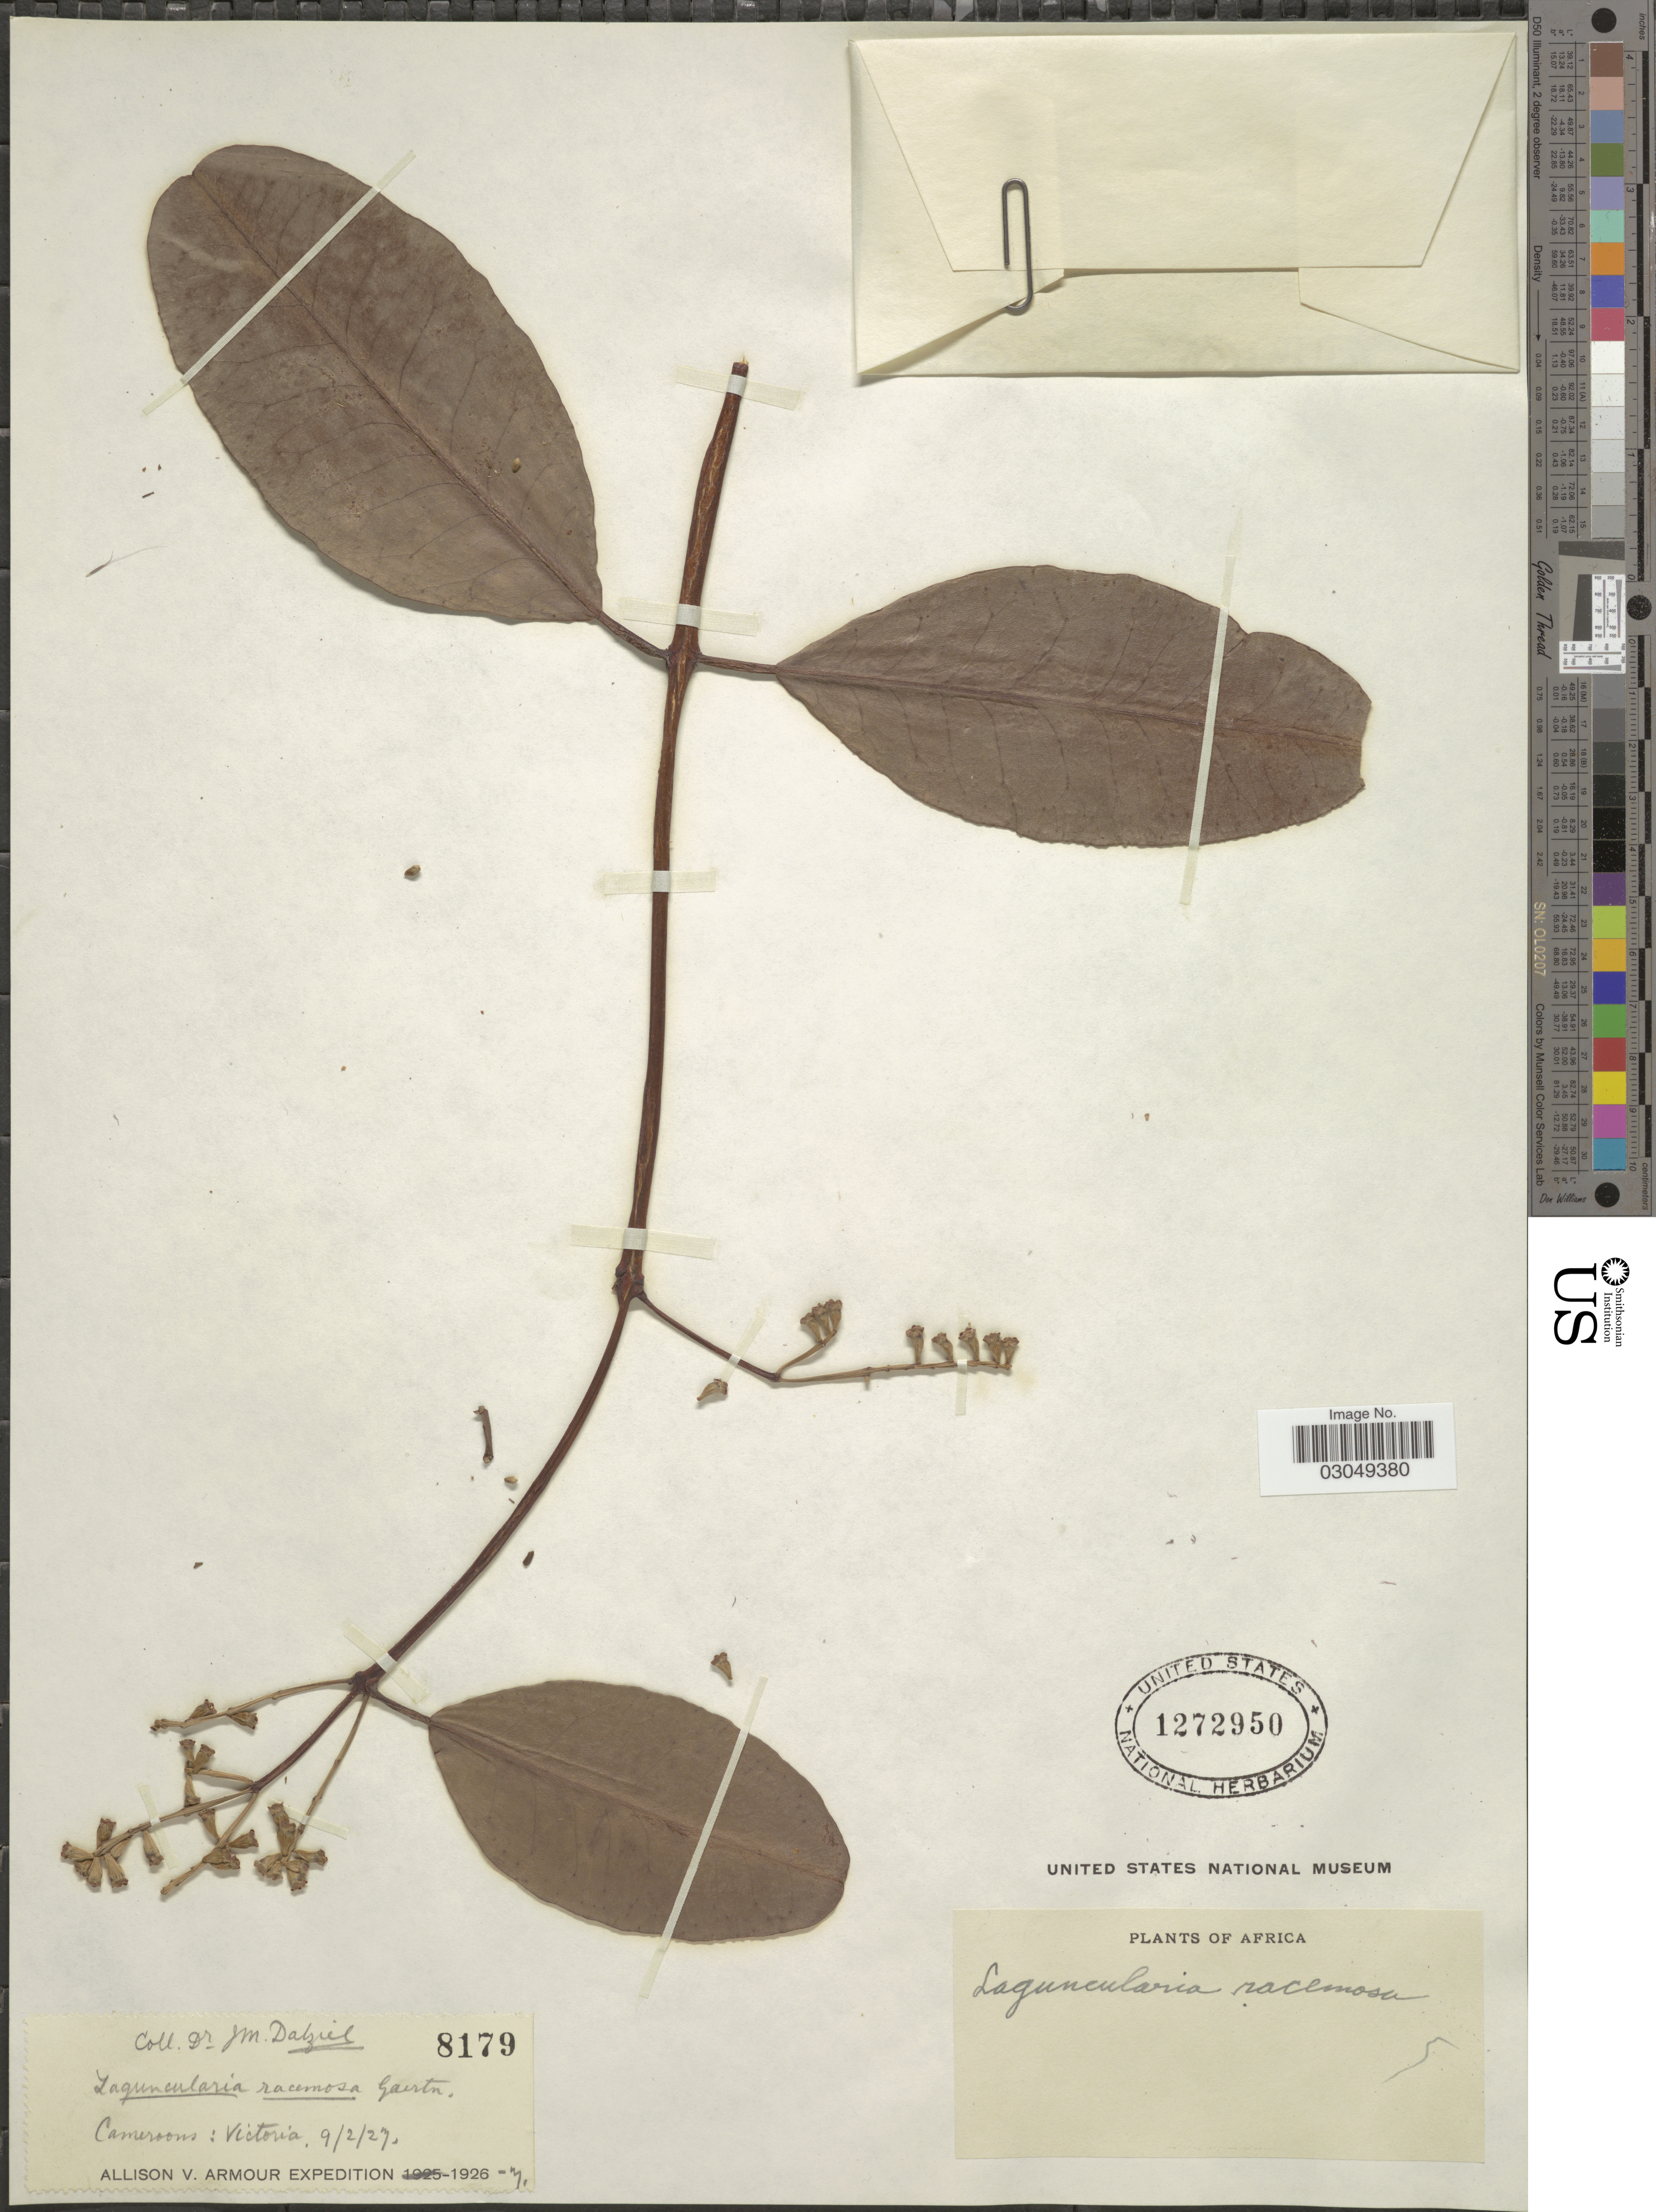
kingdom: Plantae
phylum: Tracheophyta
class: Magnoliopsida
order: Myrtales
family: Combretaceae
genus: Laguncularia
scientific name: Laguncularia racemosa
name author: (L.) C.F. Gaertn.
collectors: J. Dalziel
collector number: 8179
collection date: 1927-02-09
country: Cameroon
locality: Victoria.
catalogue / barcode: US 1272950